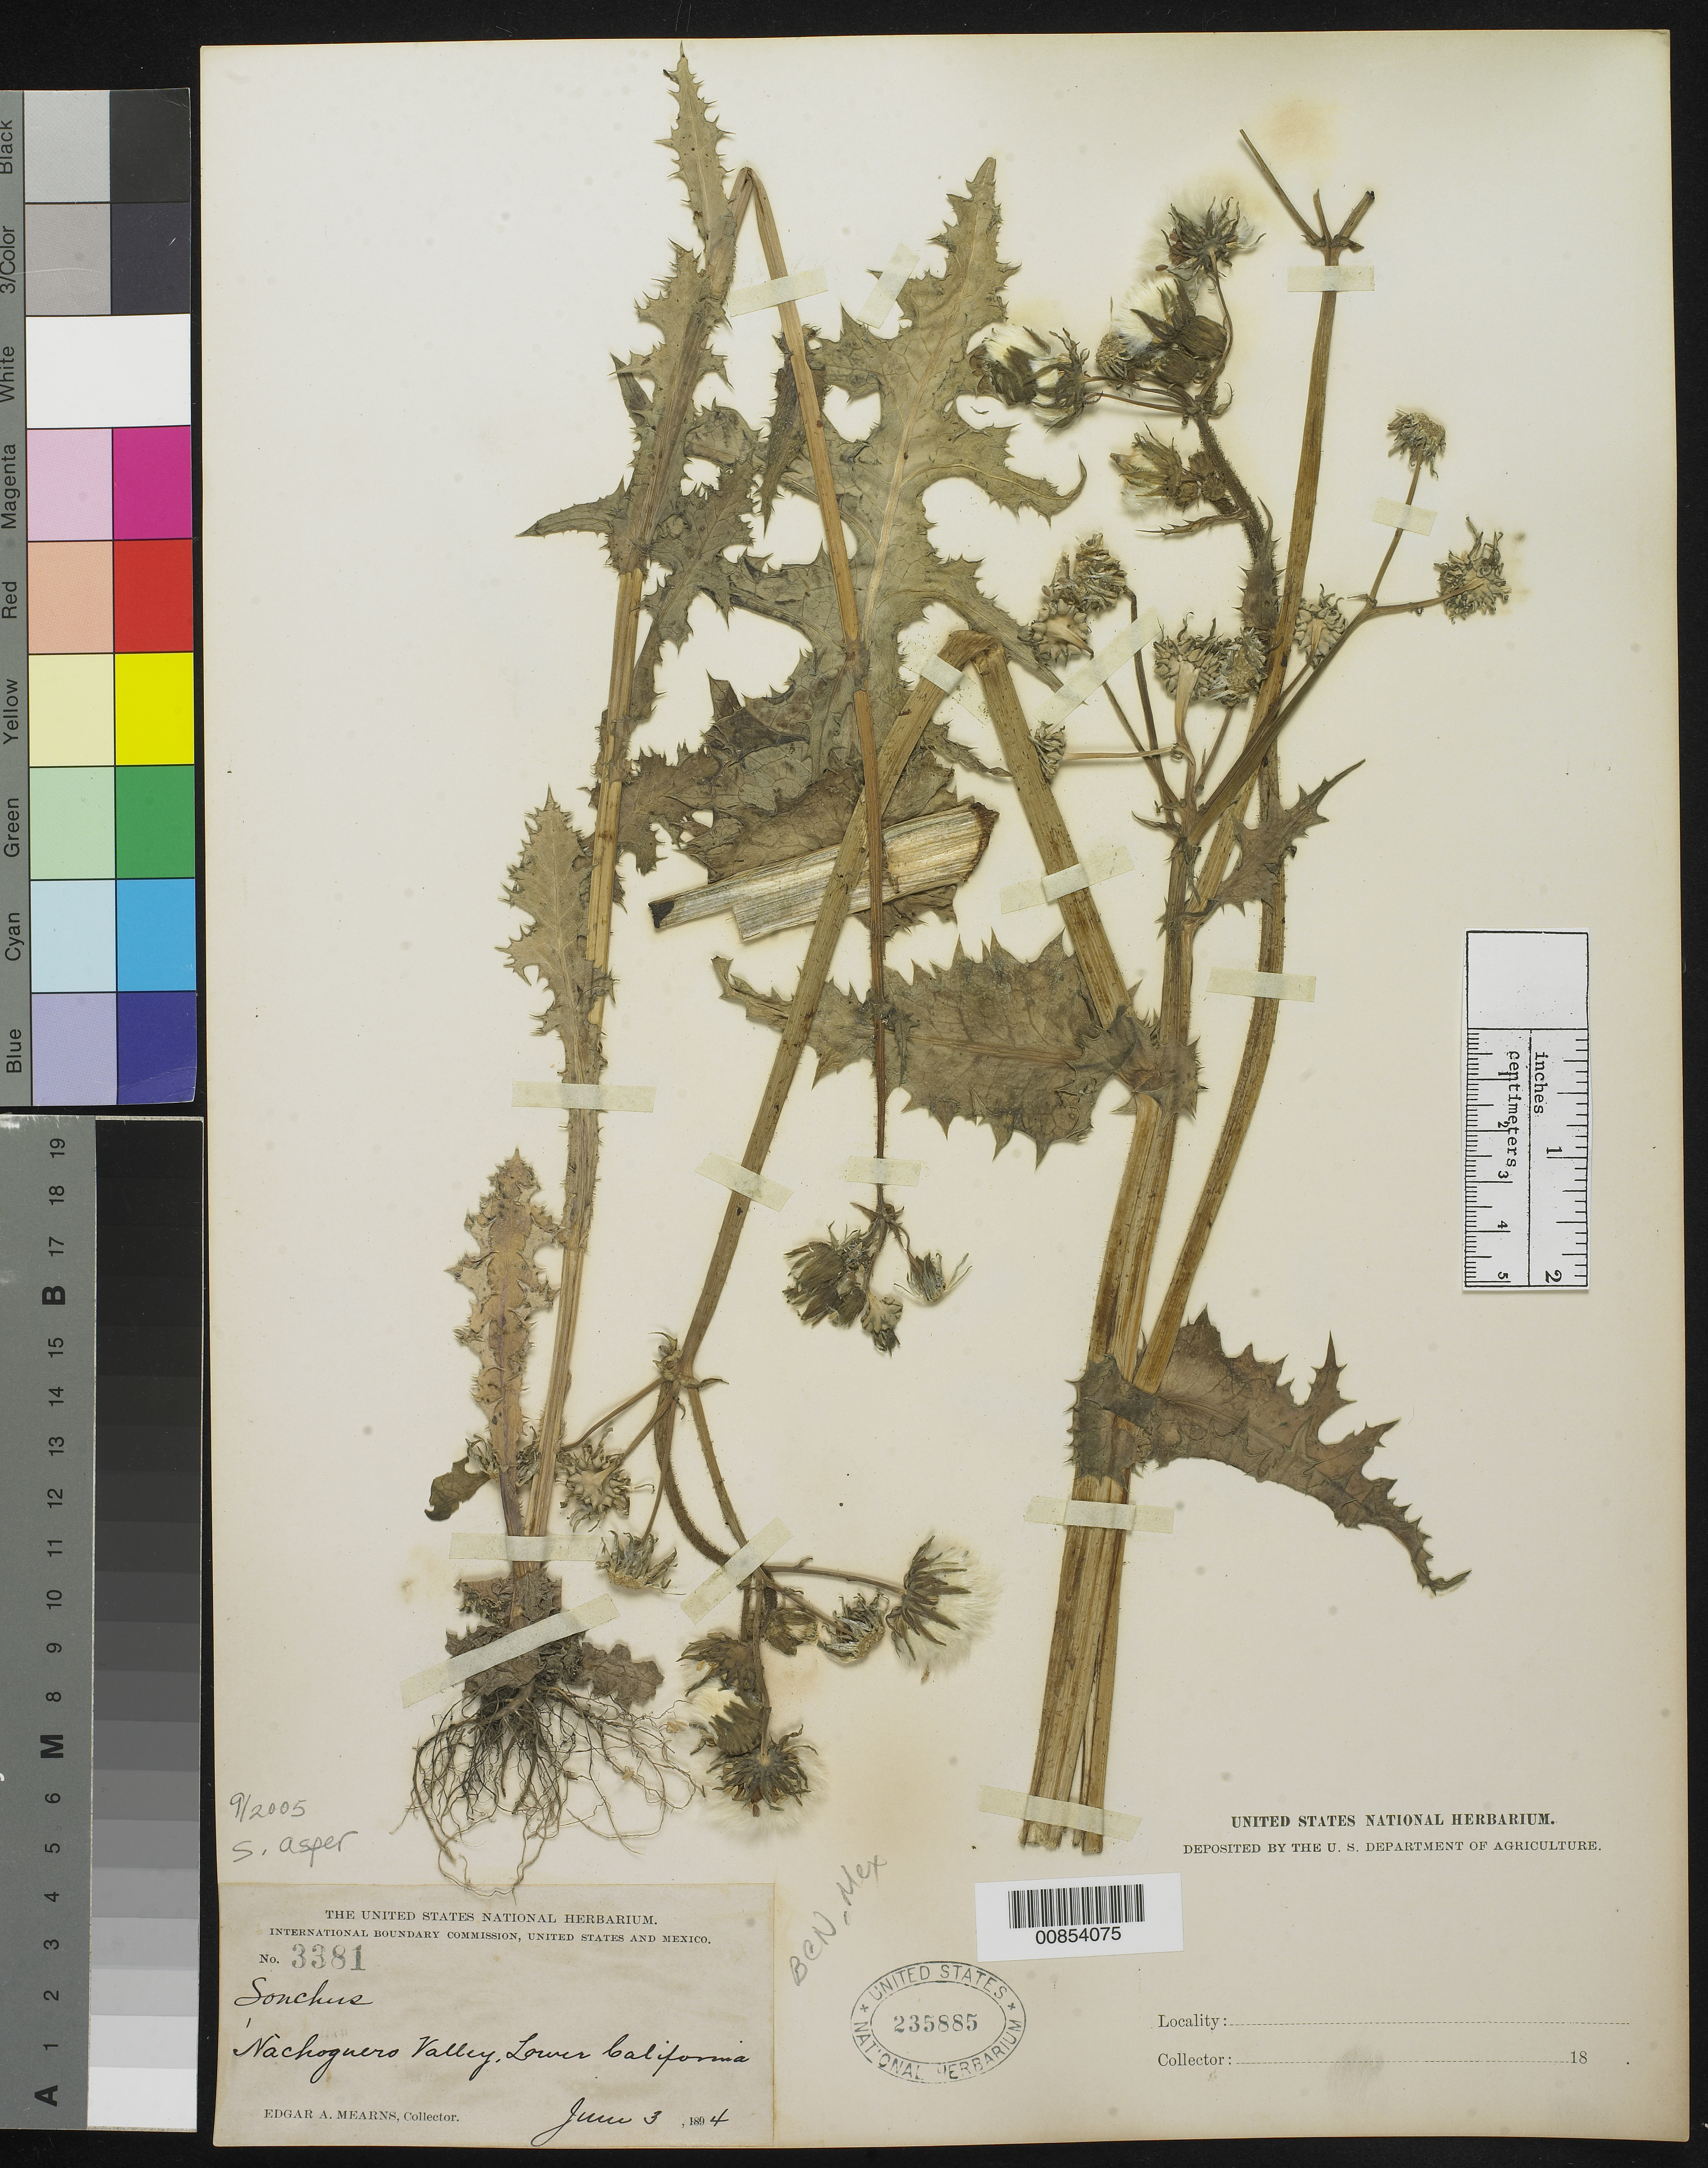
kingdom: Plantae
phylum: Tracheophyta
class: Magnoliopsida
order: Asterales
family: Asteraceae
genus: Sonchus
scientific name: Sonchus asper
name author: (L.) Hill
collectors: E. A. Mearns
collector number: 3381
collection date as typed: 03 Jun 1894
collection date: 1894-06-03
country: Mexico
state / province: Baja California Norte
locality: Nachoguero Valley, Baja California.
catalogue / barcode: US 235885